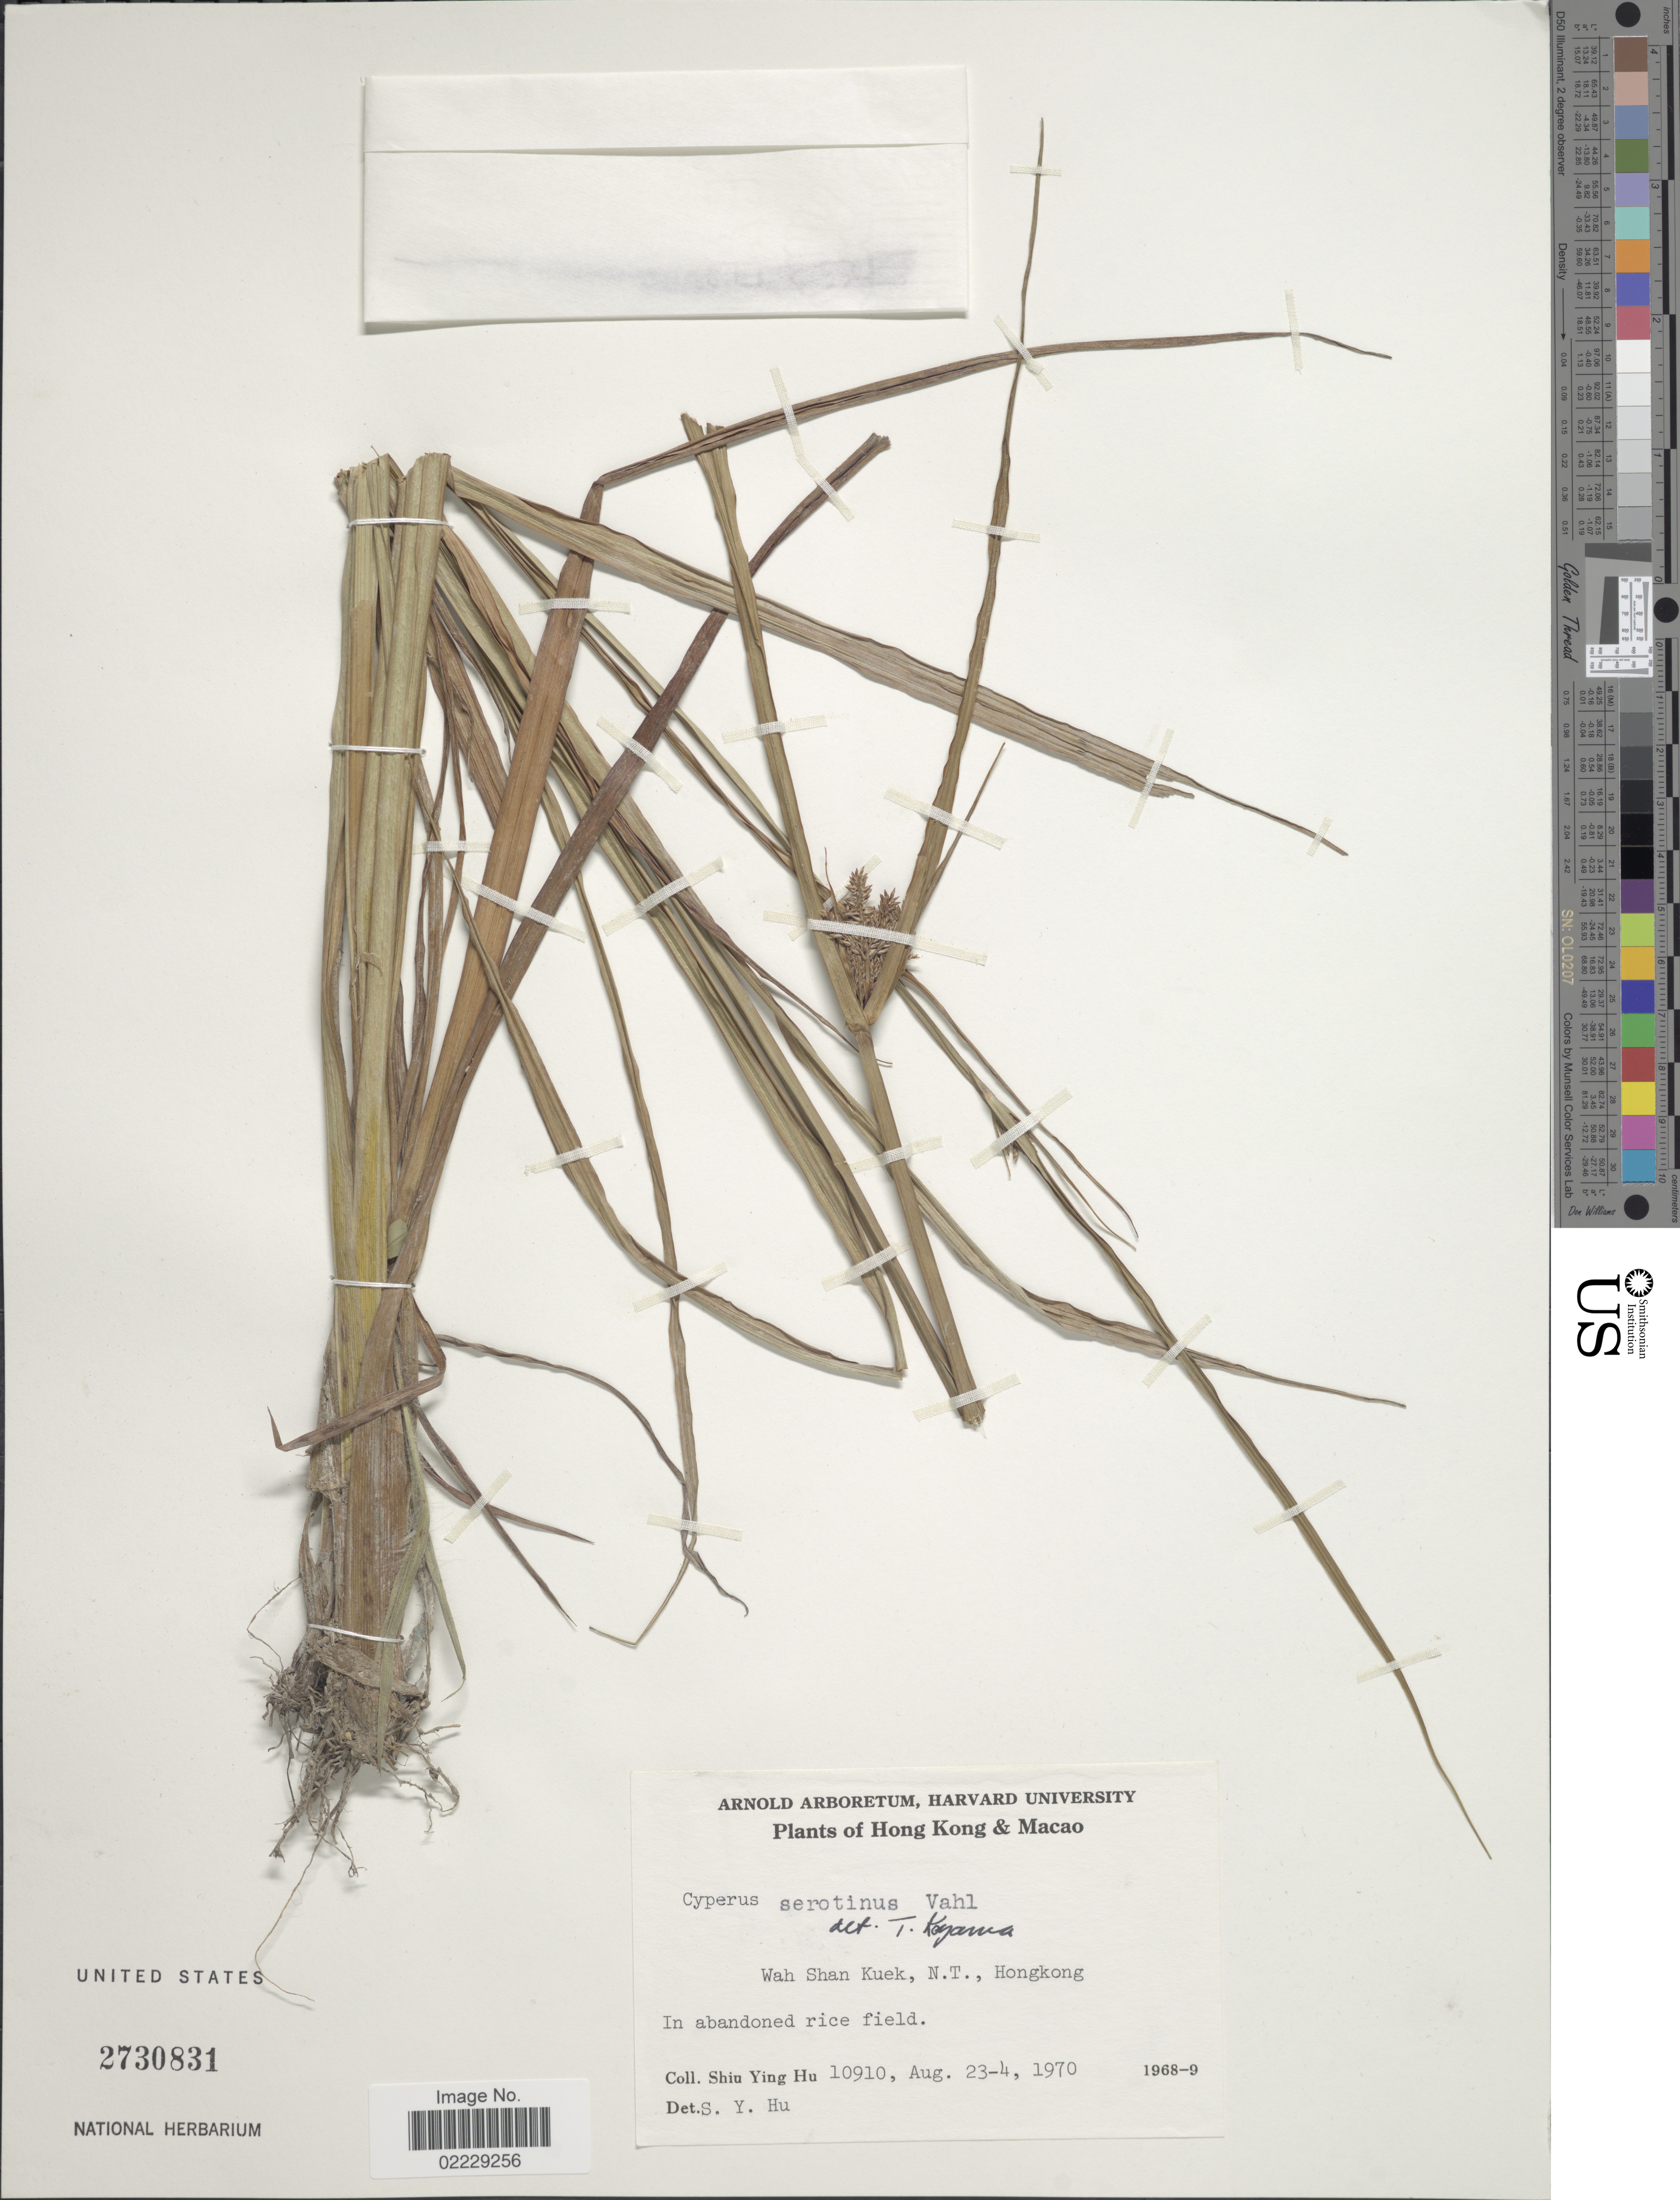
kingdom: Plantae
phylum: Tracheophyta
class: Liliopsida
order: Poales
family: Cyperaceae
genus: Cyperus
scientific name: Cyperus serotinus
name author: Rottb.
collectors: S. Y. Hu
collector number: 10910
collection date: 1970-08-23/1970-08-24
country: China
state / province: Hong Kong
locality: Wah Shan Kuek, N.T., in abandoned rice field. Macao [unsure placement]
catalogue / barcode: US 2730831